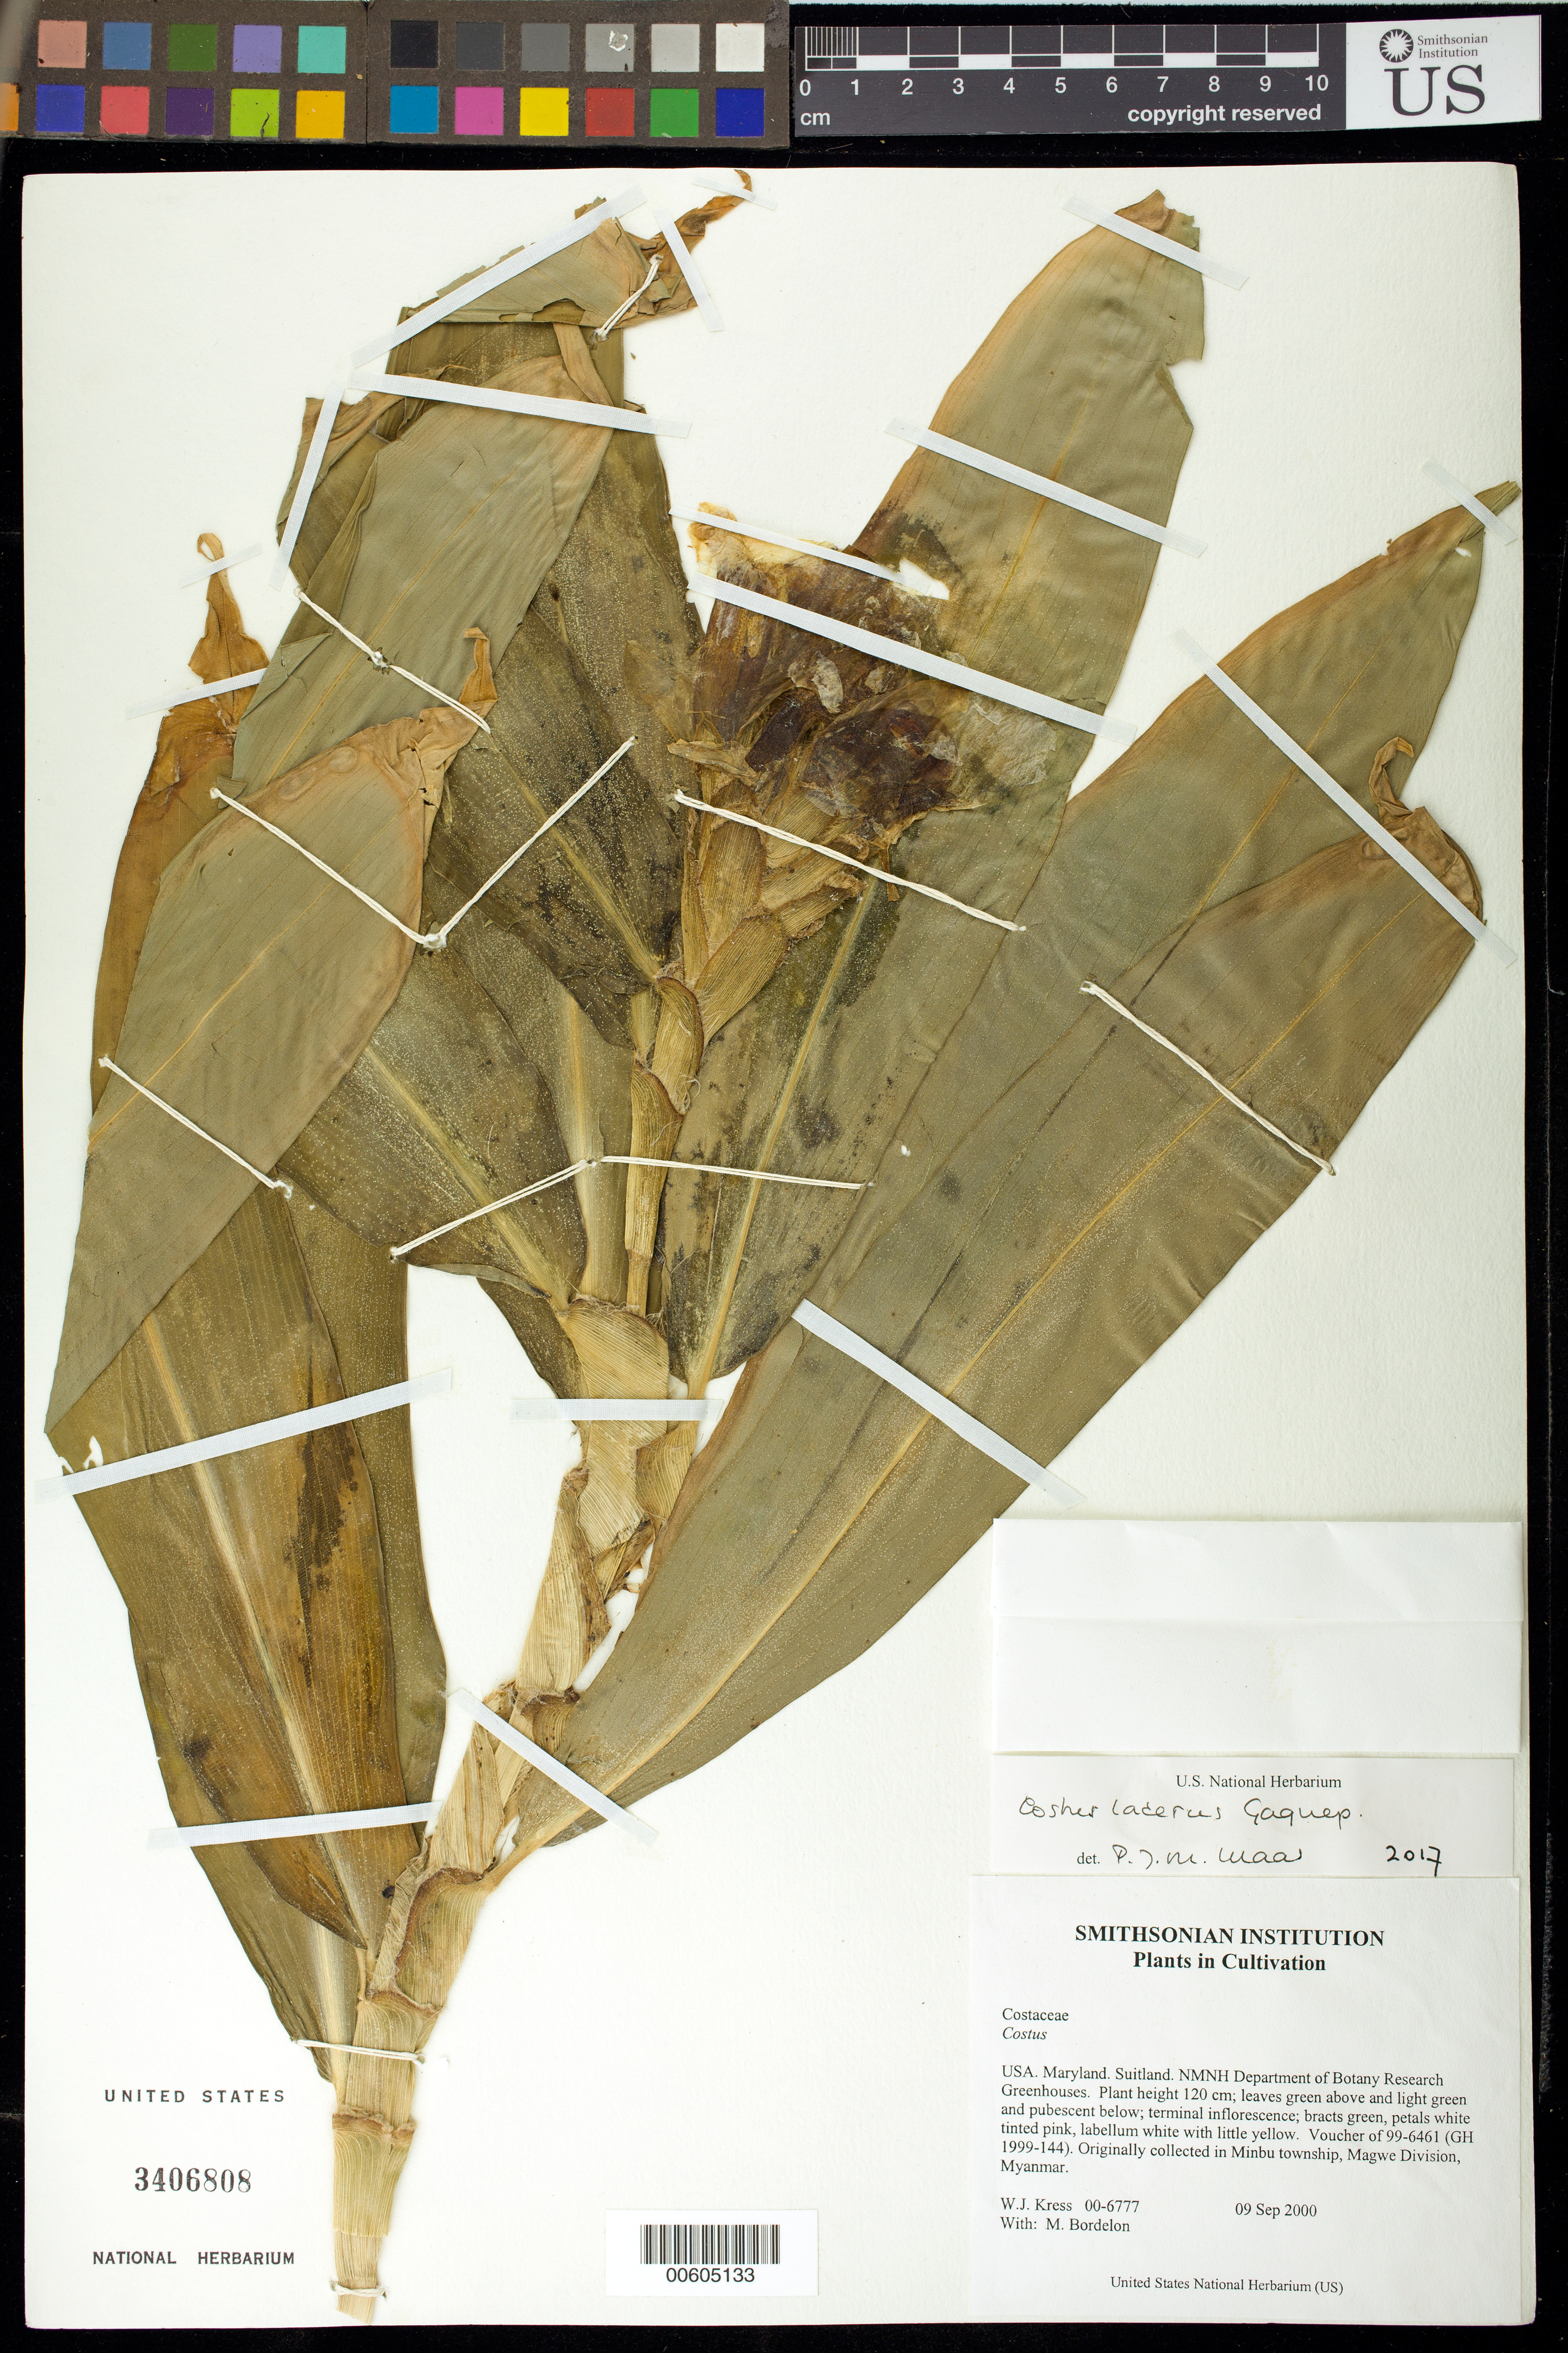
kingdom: Plantae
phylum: Tracheophyta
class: Liliopsida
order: Zingiberales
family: Costaceae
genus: Costus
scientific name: Costus lacerus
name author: Gagnep.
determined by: Maas, Paul J. M.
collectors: W. J. Kress & M. Bordelon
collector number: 00-6777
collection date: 2000-09-09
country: United States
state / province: Maryland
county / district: Prince George's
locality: NMNH Botany Research Greenhouses. Suitland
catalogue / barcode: US 3406808